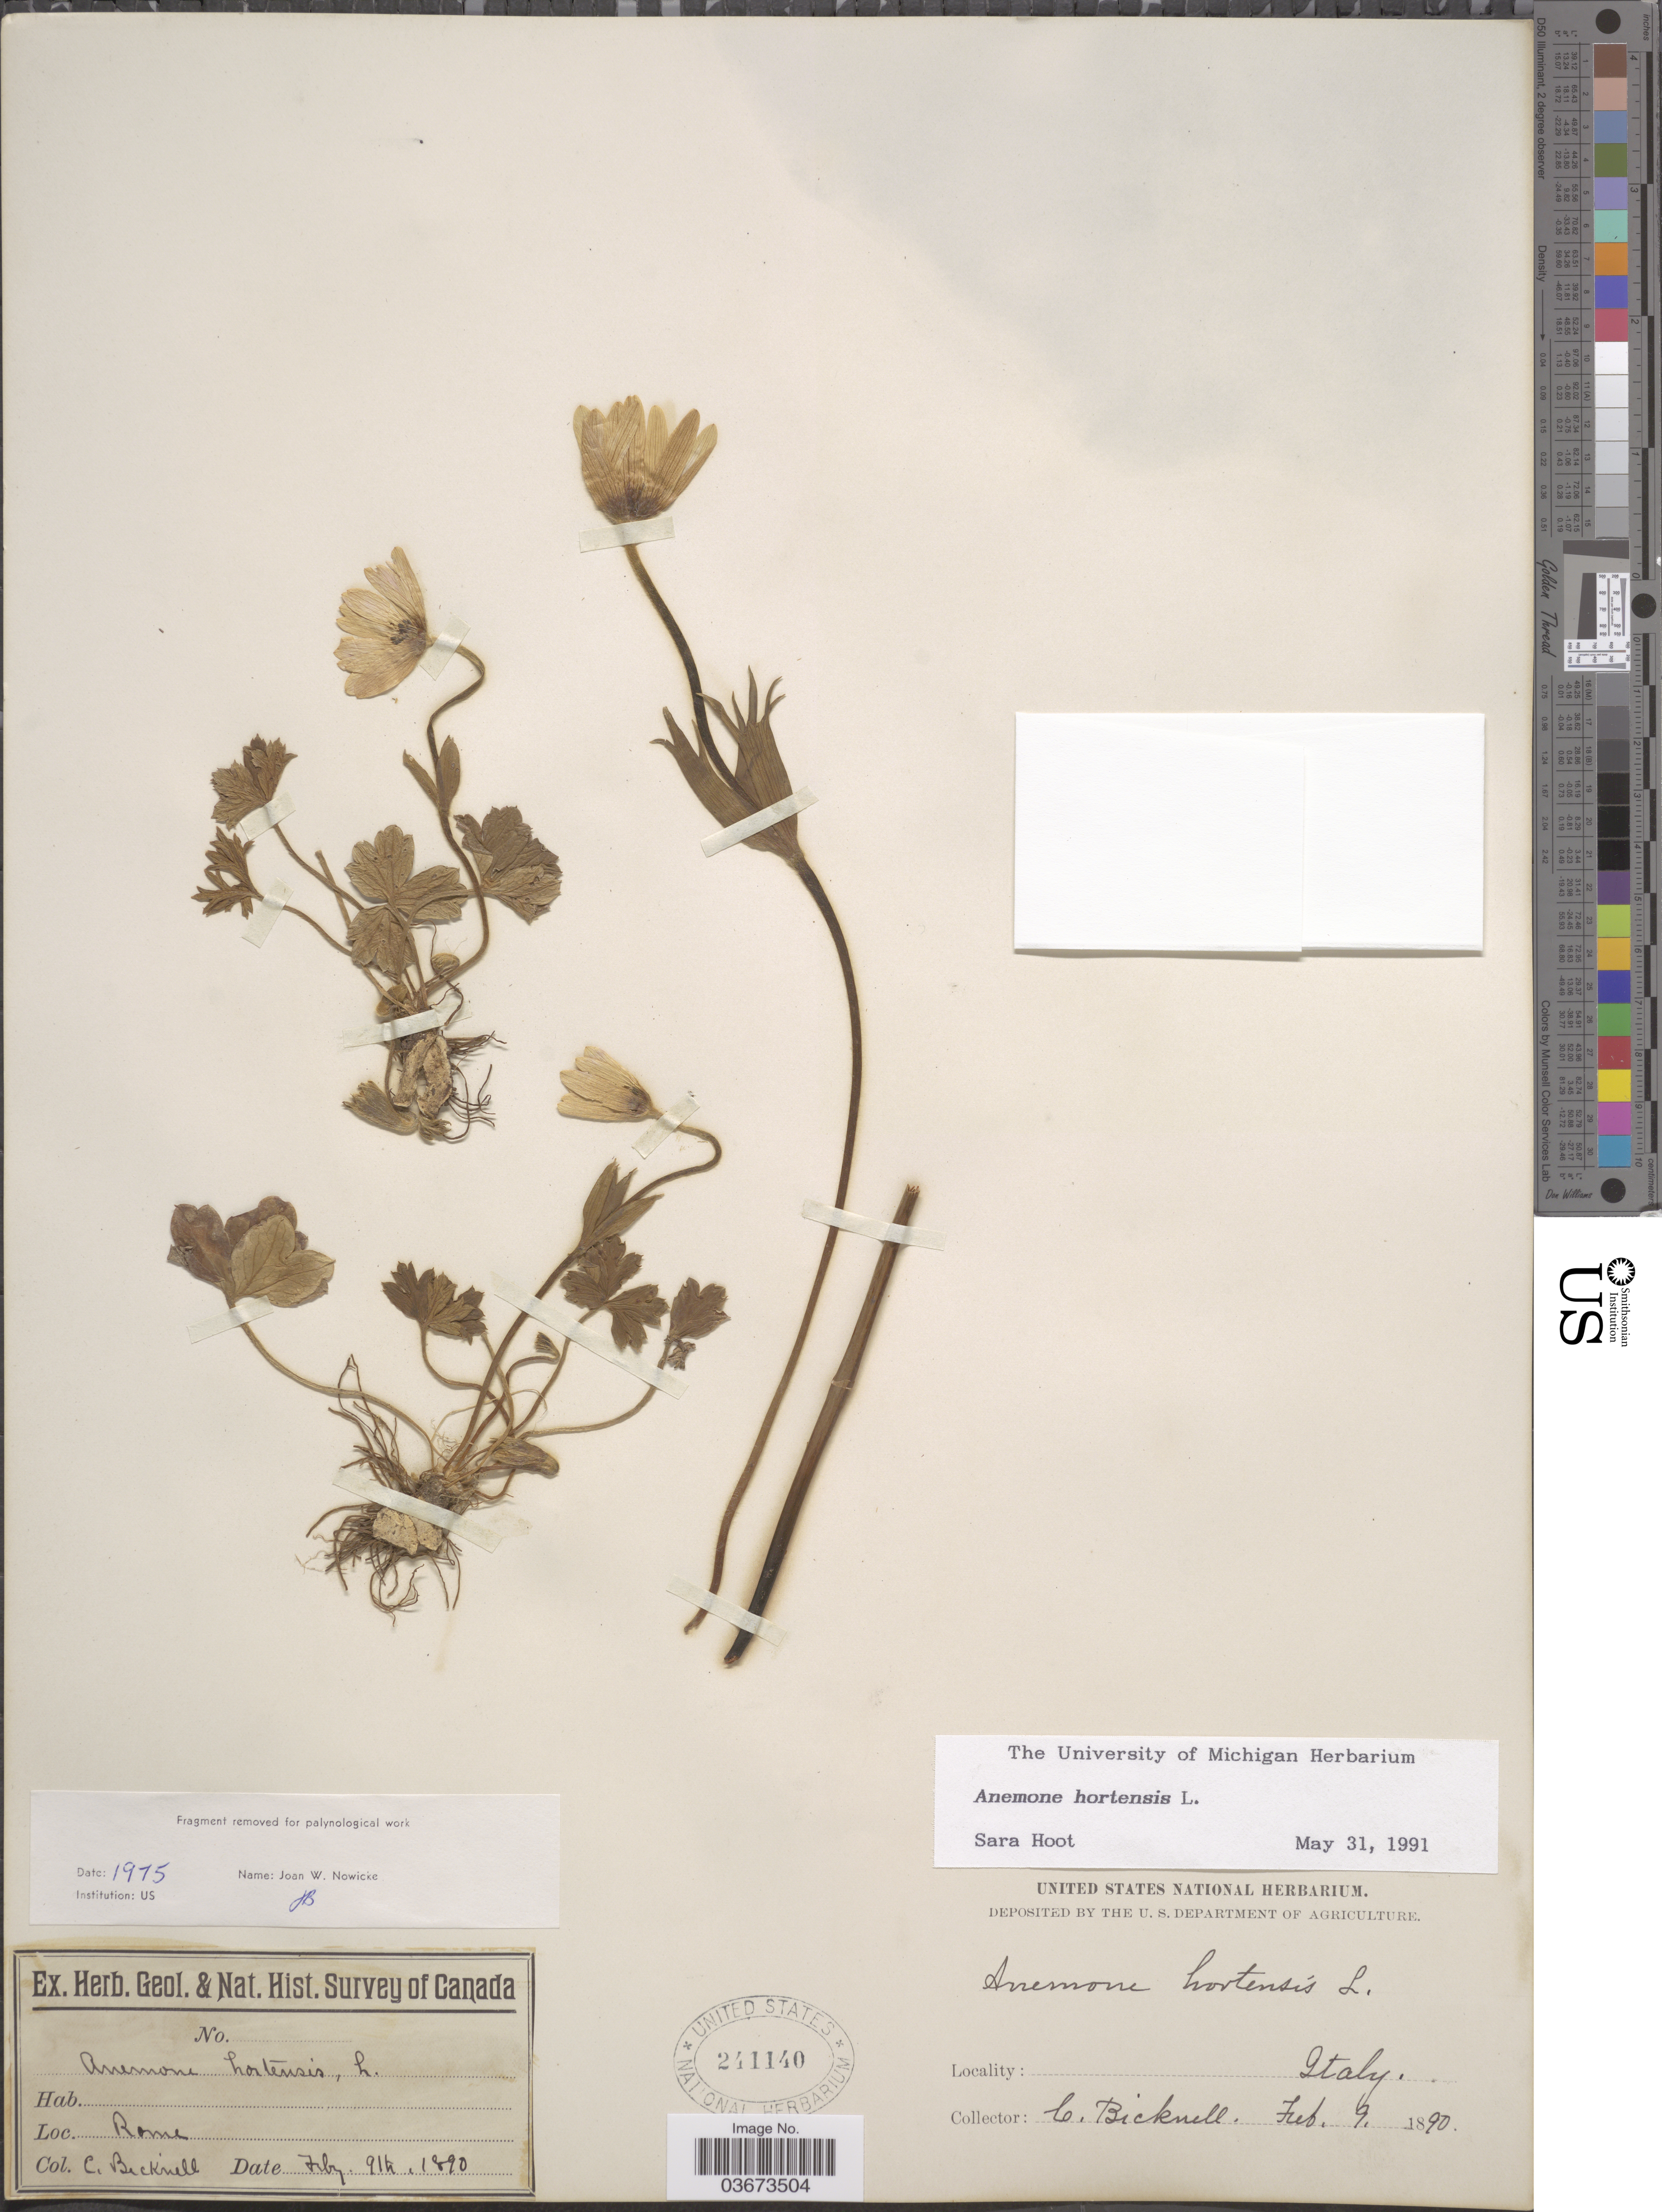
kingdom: Plantae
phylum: Tracheophyta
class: Magnoliopsida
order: Ranunculales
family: Ranunculaceae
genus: Anemone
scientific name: Anemone hortensis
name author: L.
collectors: C. Bicknell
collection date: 1890-02-09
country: Italy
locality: Rome.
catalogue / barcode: US 241140